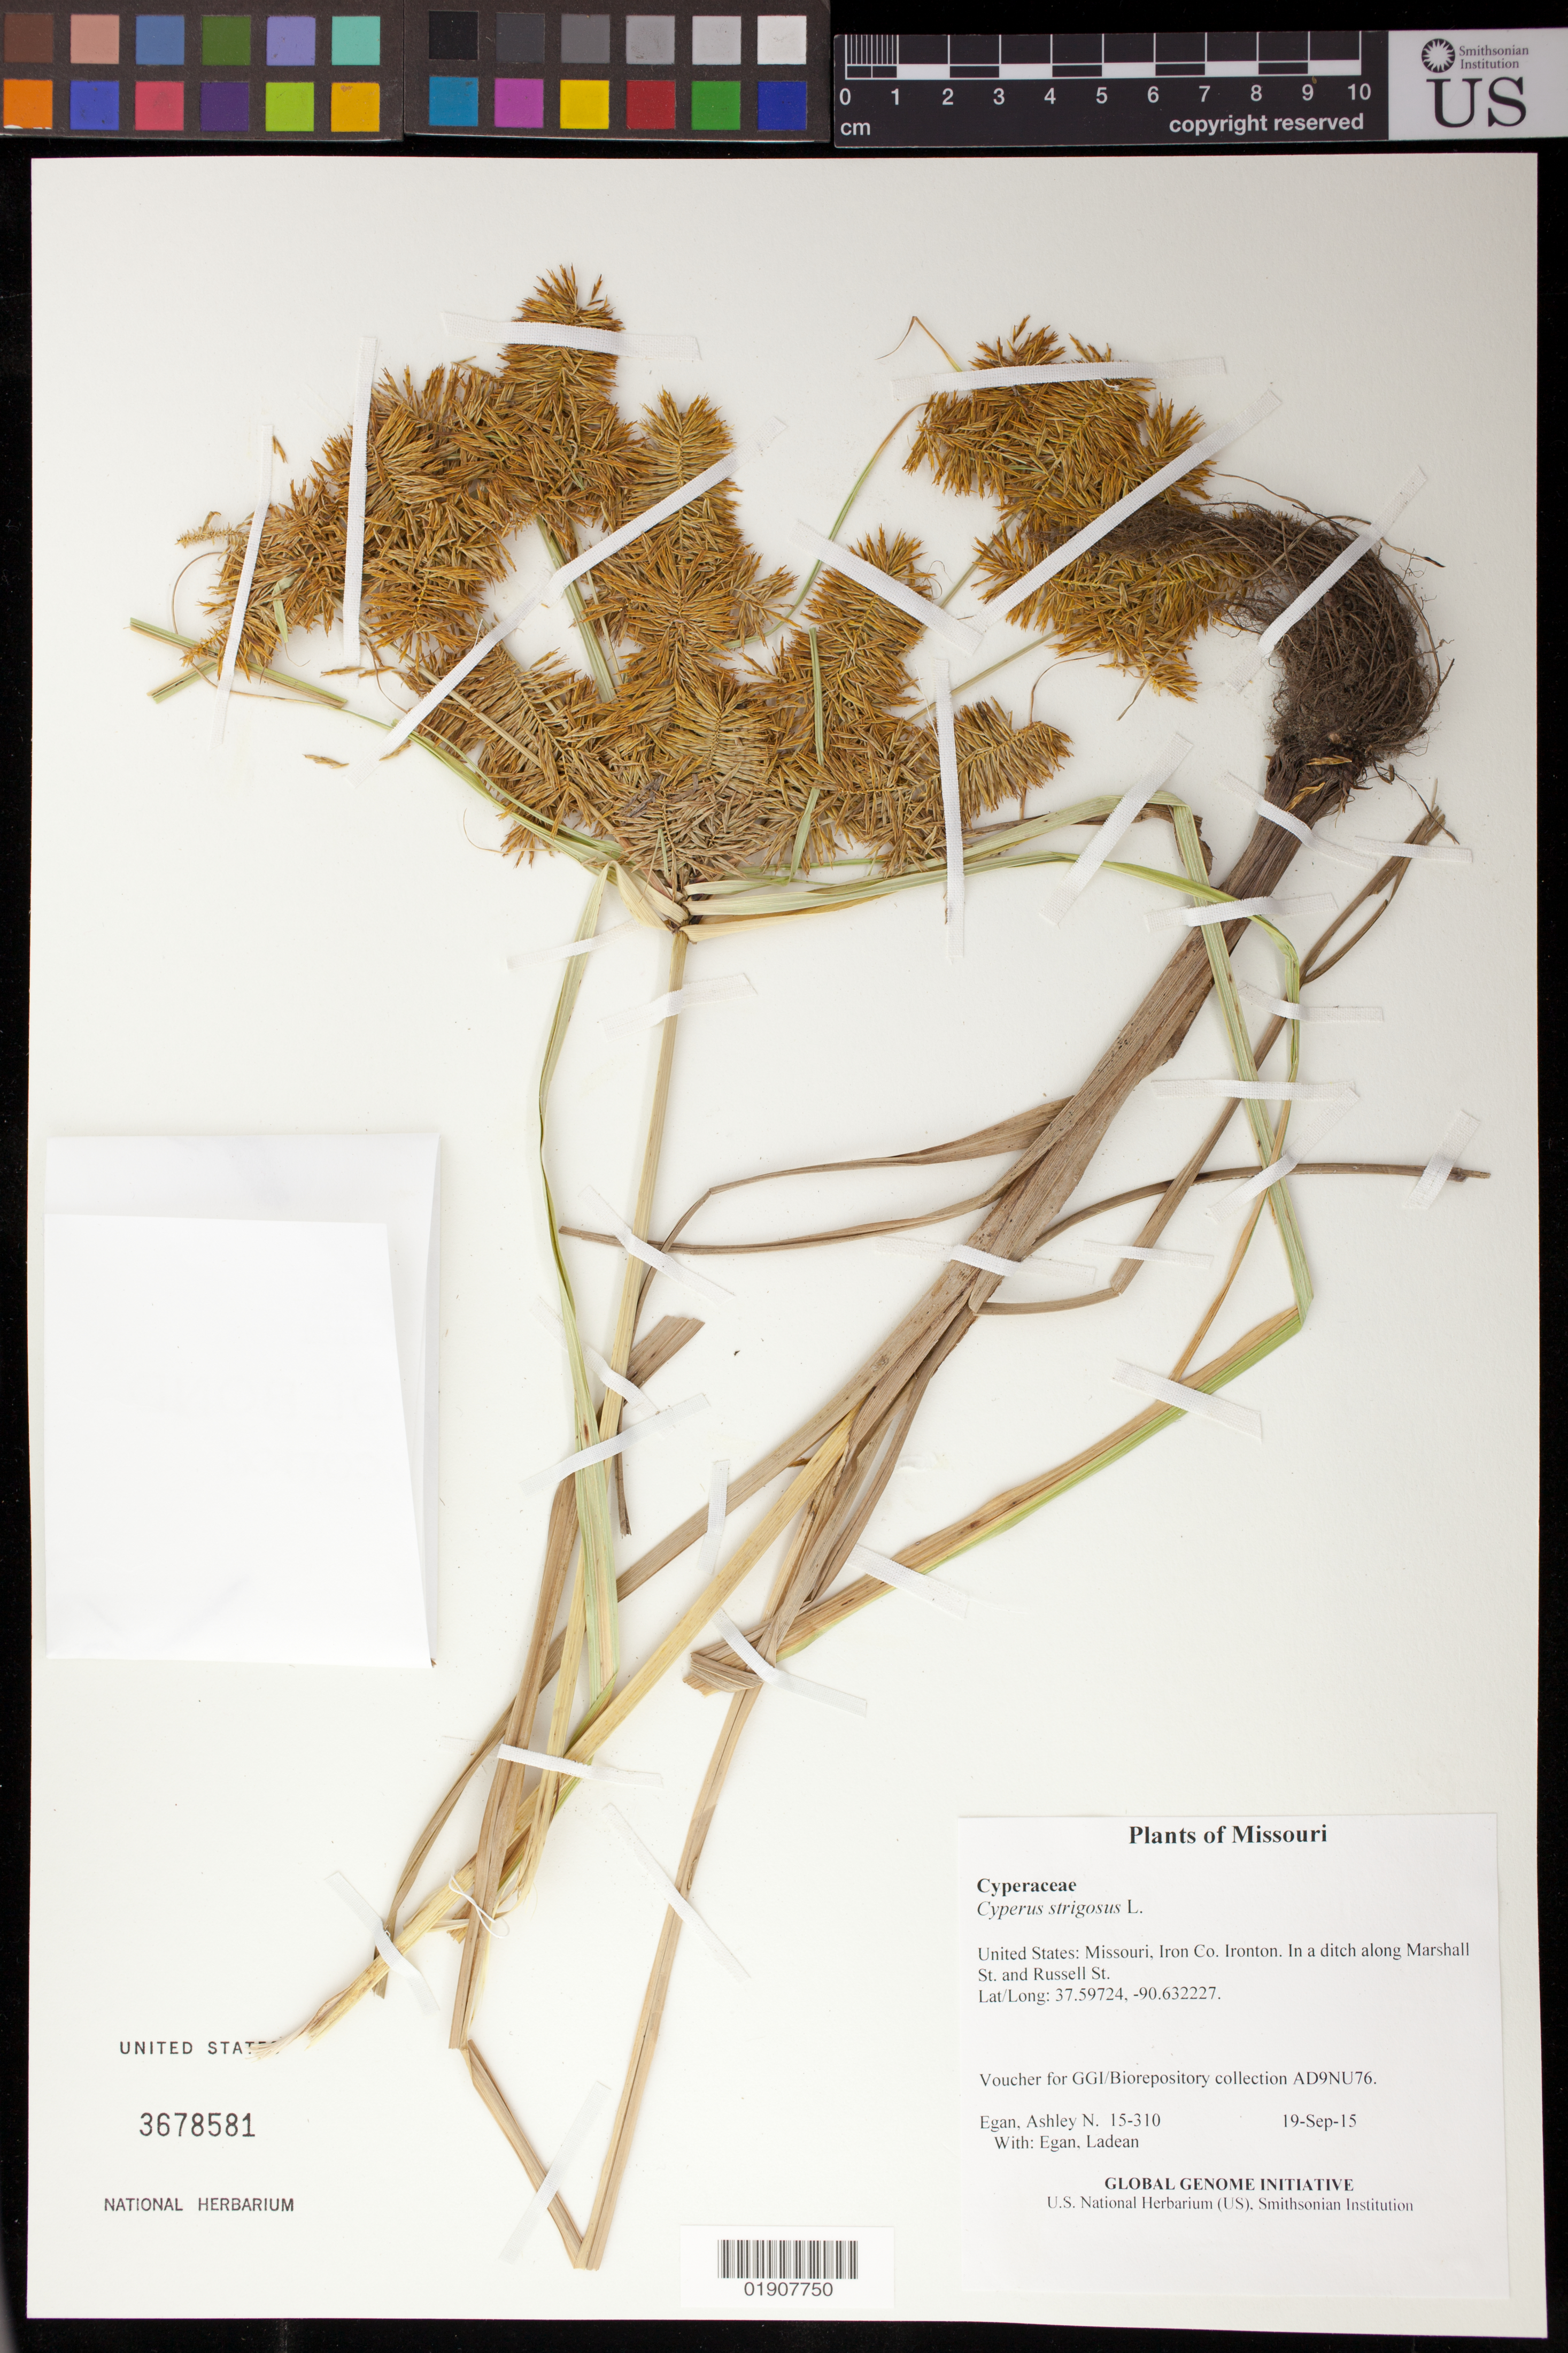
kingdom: Plantae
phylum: Tracheophyta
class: Liliopsida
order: Poales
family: Cyperaceae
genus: Cyperus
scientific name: Cyperus strigosus L.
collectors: A. N. Egan & L. Egan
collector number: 15-310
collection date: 2015-09-19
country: United States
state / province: Missouri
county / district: Iron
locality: Ironton. In a ditch along Marshall St. and Russell St.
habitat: In a ditch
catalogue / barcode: US 3678581